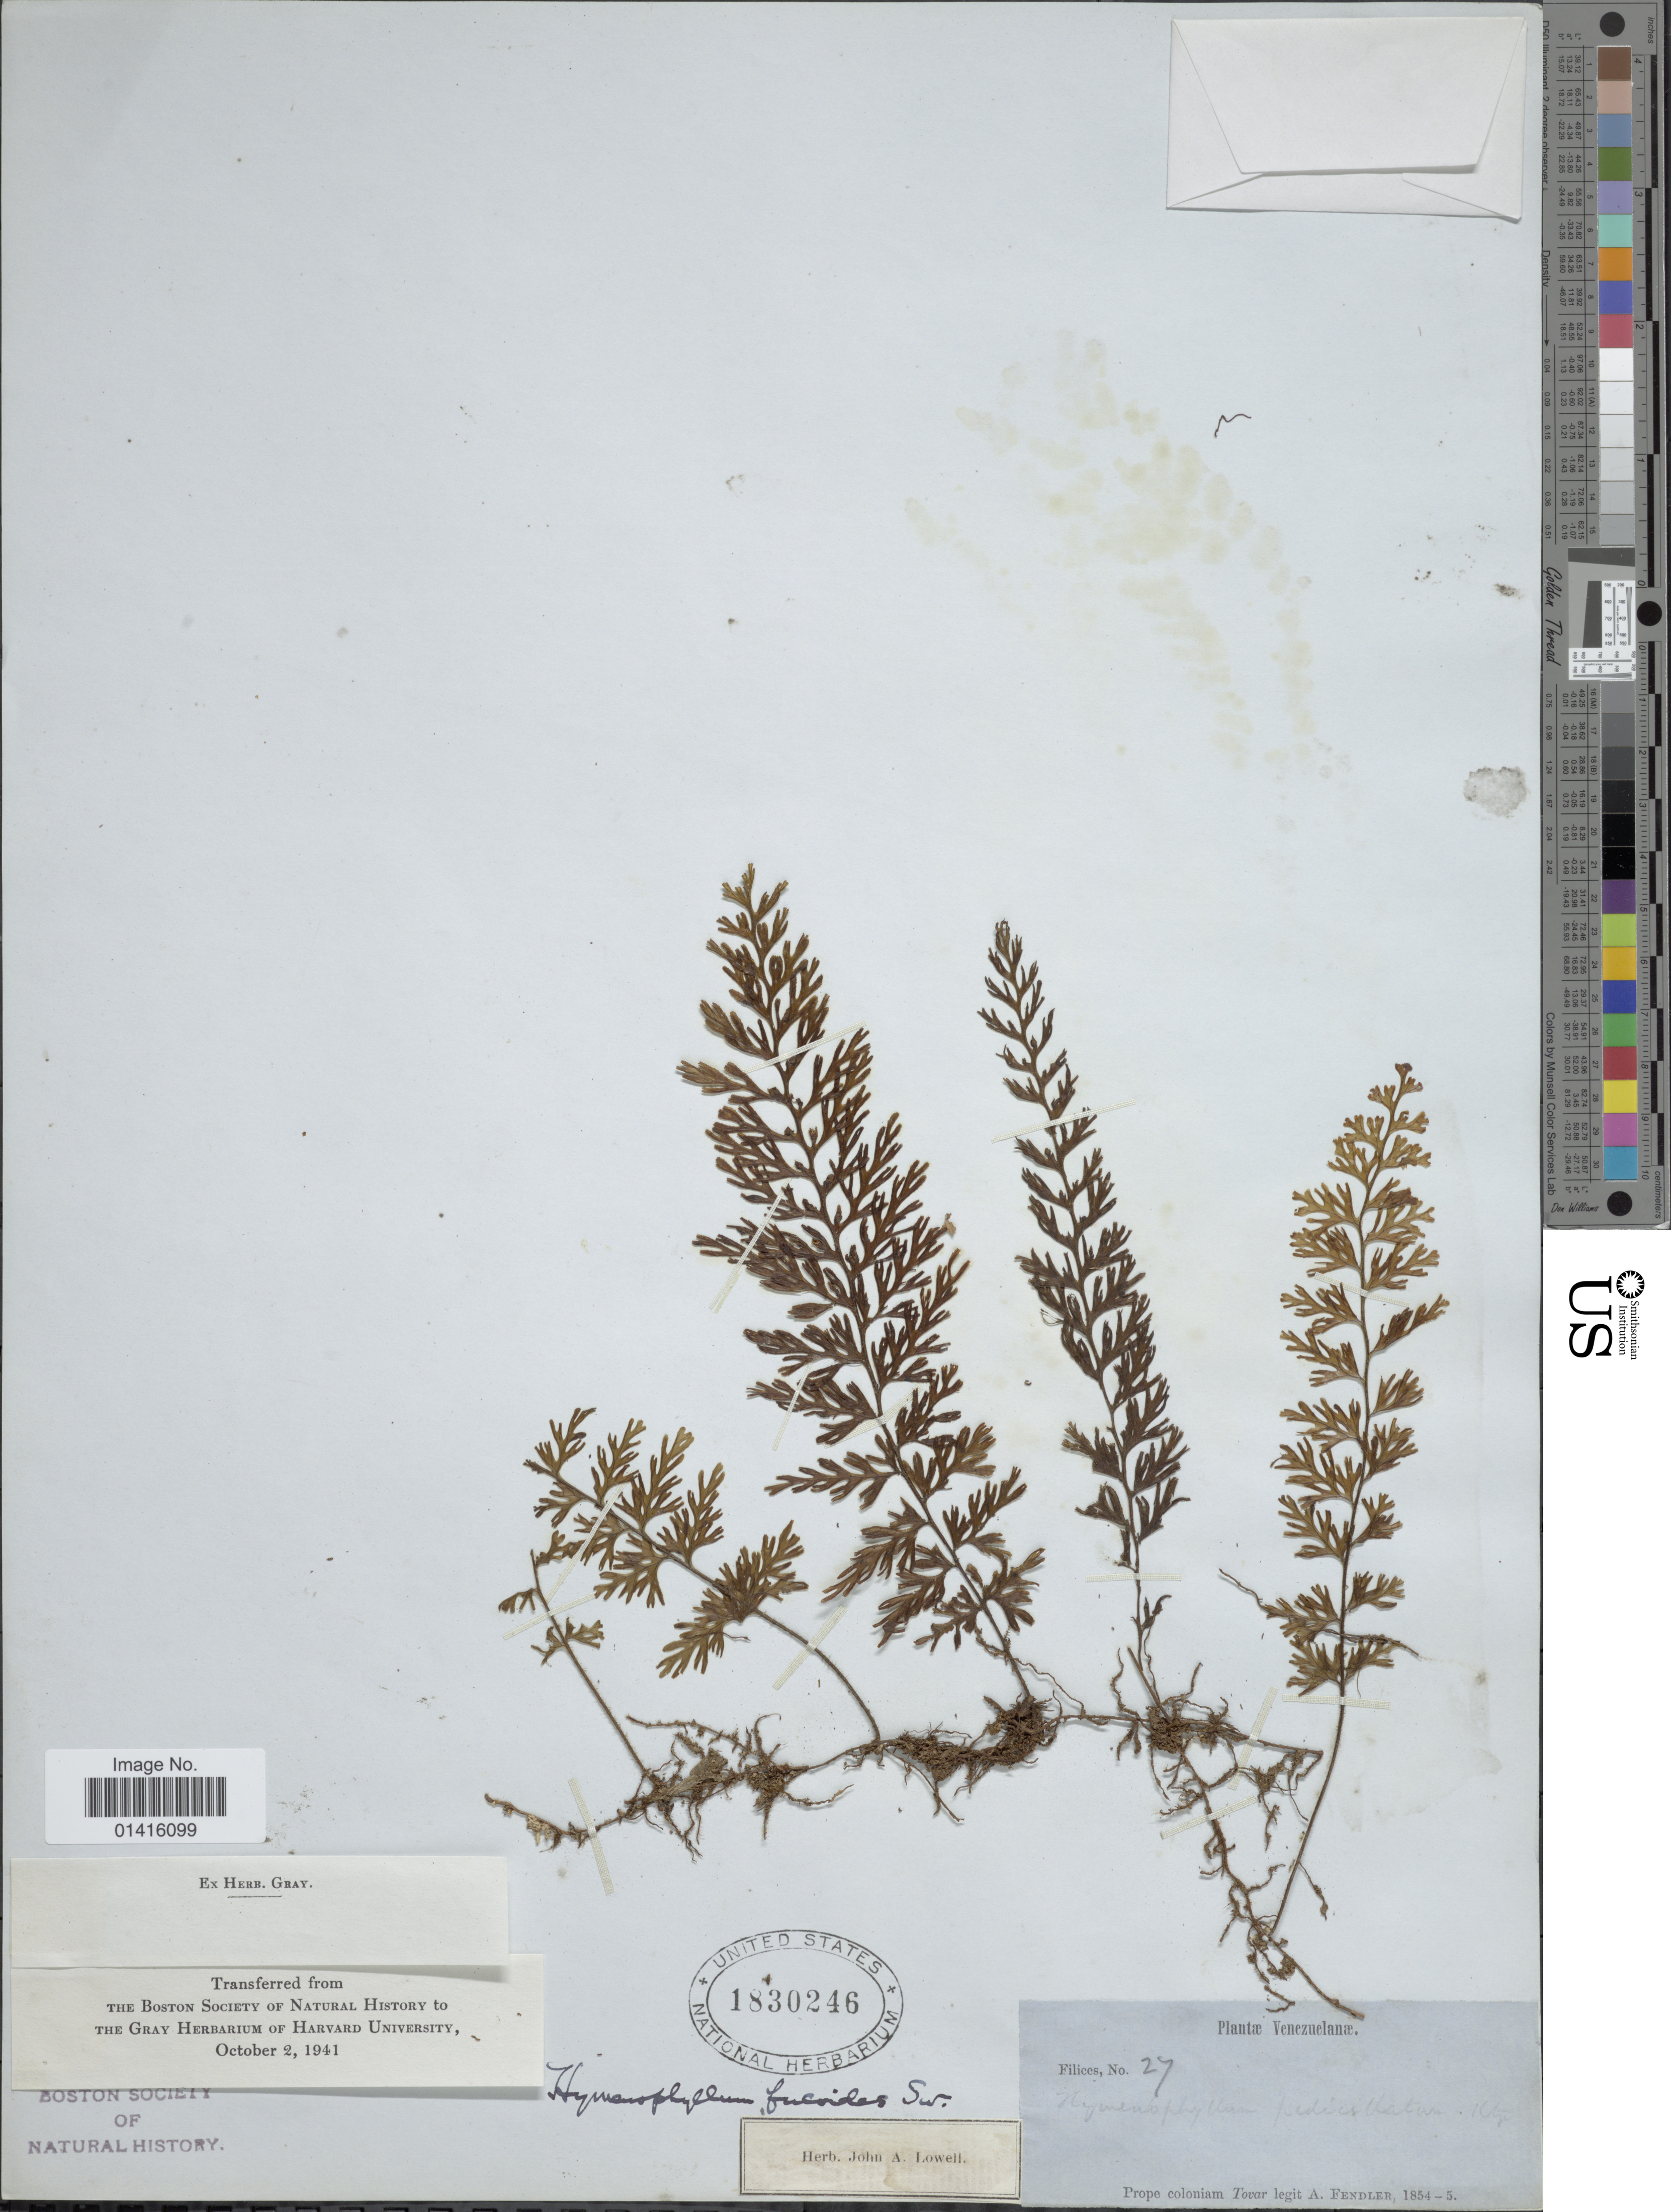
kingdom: Plantae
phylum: Tracheophyta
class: Polypodiopsida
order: Hymenophyllales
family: Hymenophyllaceae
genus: Hymenophyllum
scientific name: Hymenophyllum fucoides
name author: (Sw.) Sw.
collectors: A. Fendler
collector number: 27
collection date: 1854/1855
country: Venezuela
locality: Prope coloniam Tovar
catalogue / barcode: US 1830246